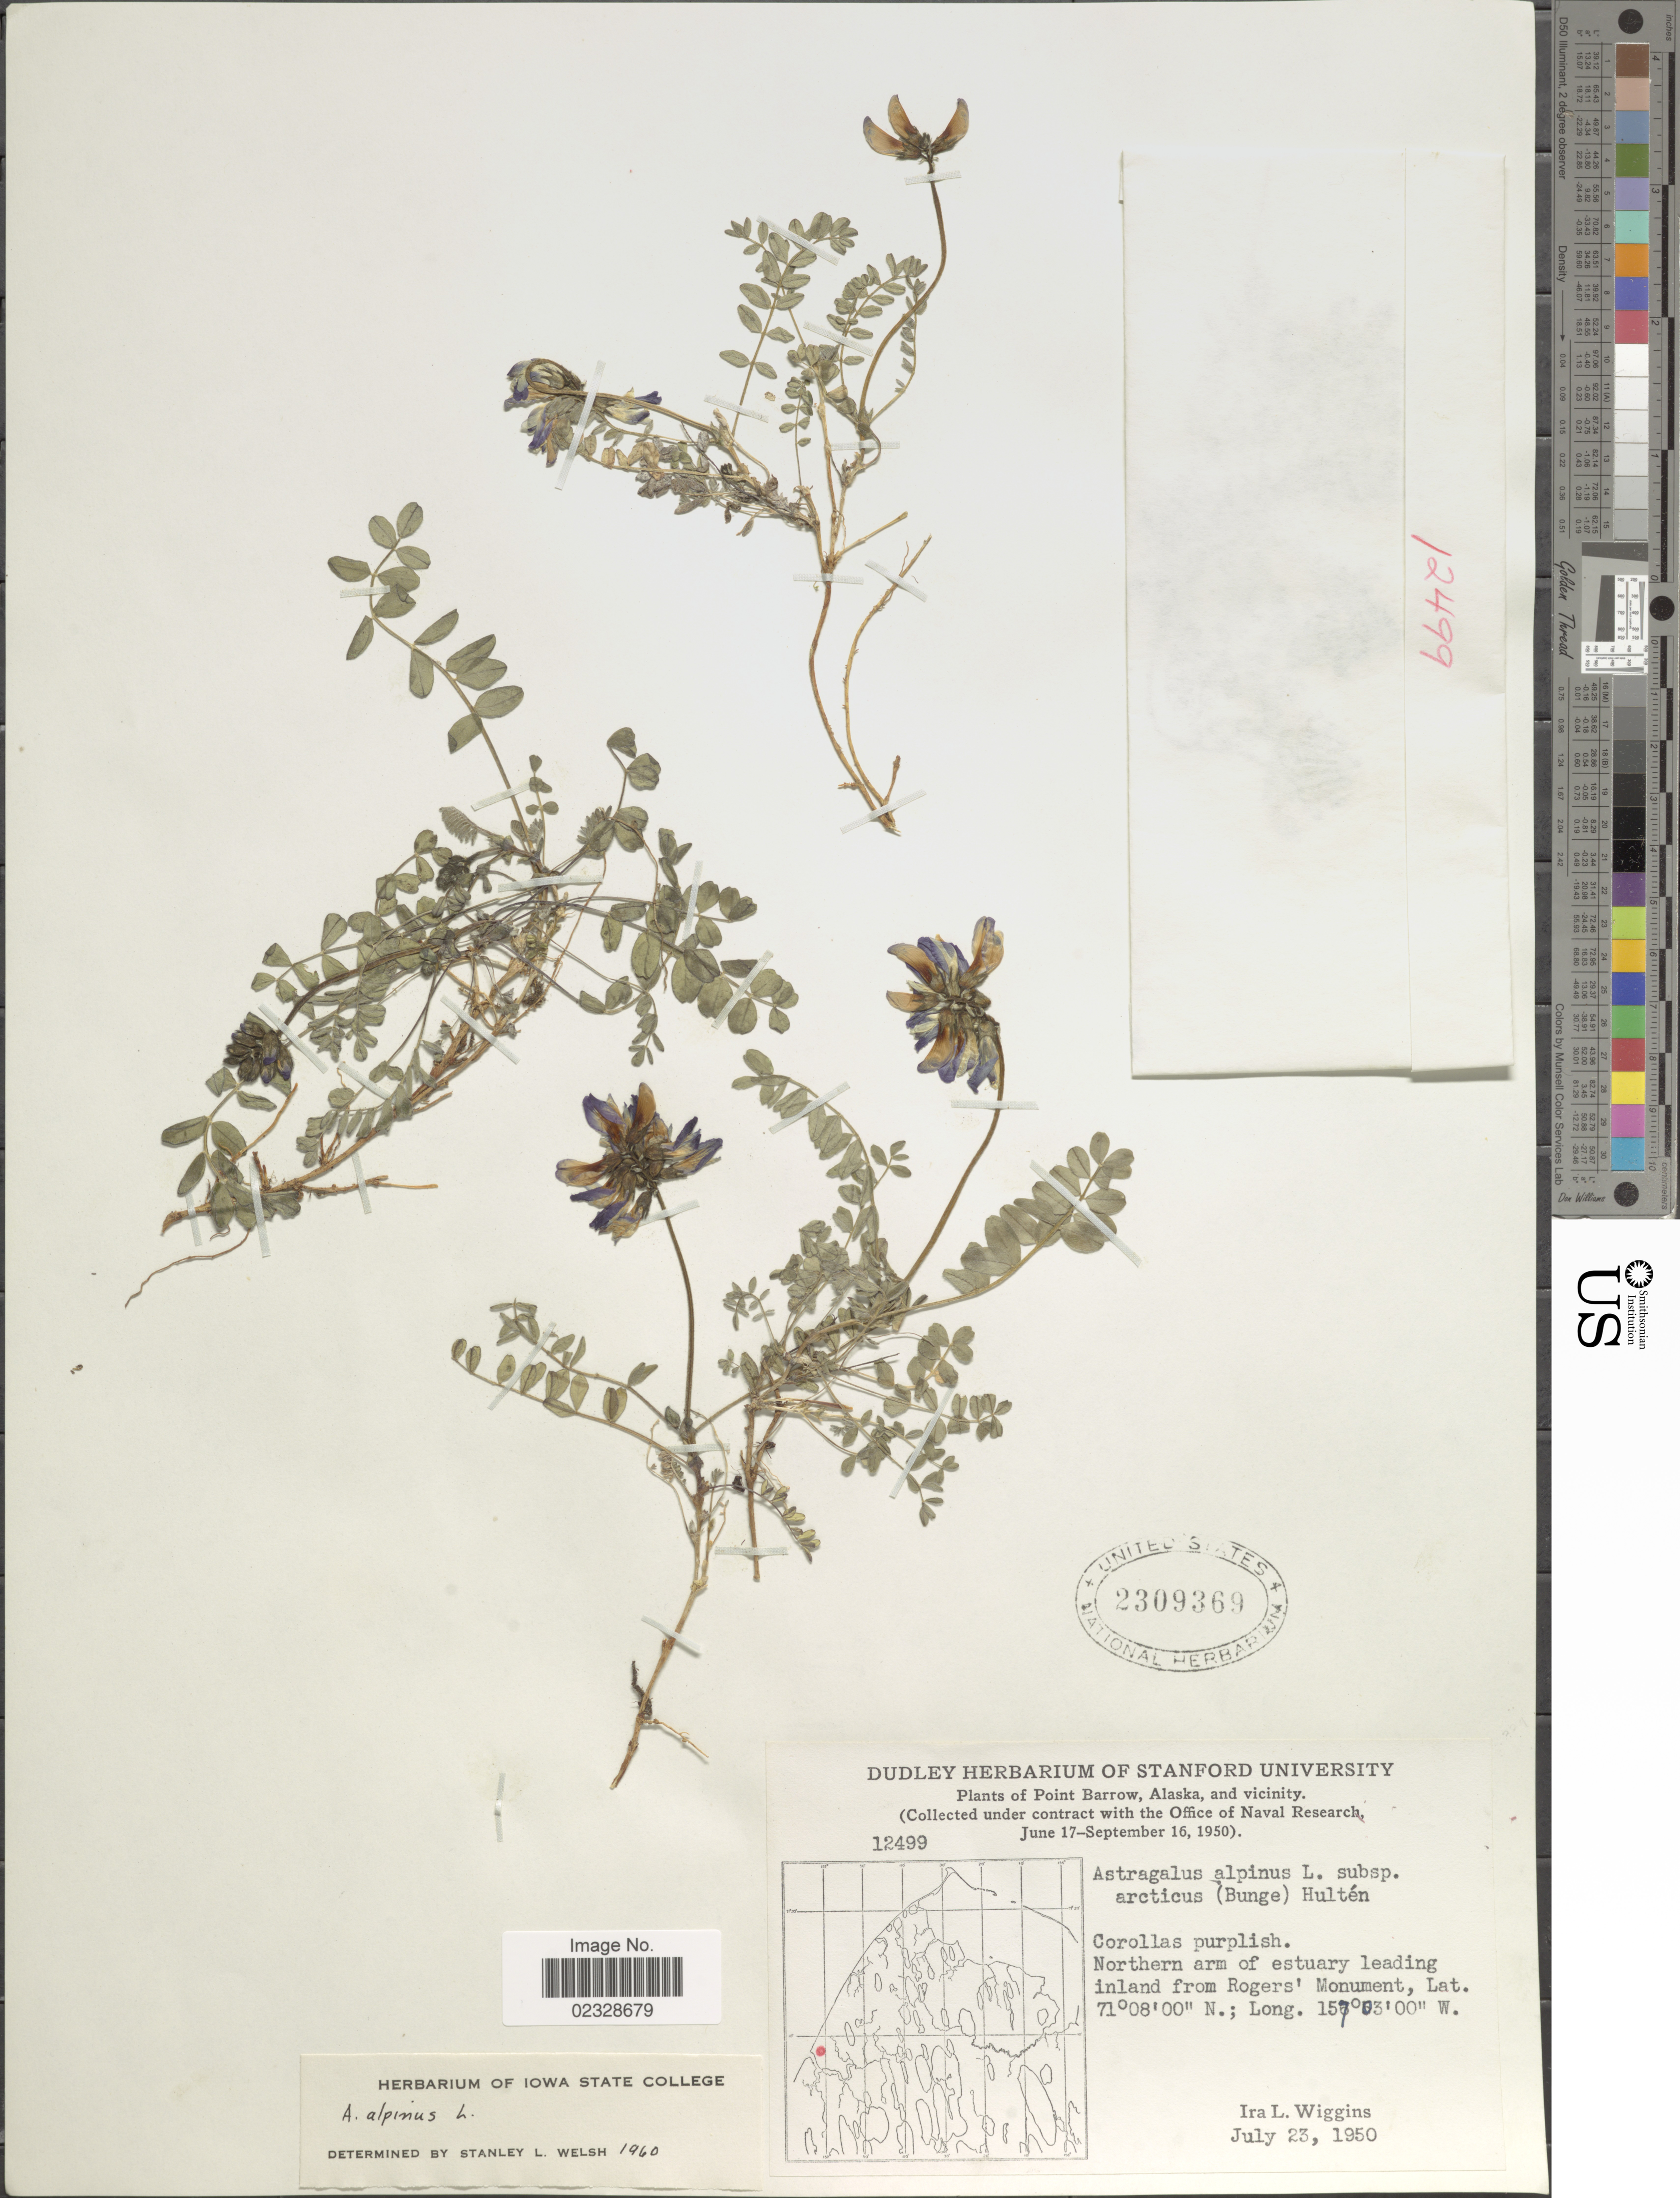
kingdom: Plantae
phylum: Tracheophyta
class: Magnoliopsida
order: Fabales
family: Fabaceae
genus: Astragalus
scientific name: Astragalus alpinus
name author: L.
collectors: I. L. Wiggins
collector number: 12499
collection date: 1950-07-23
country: United States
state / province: Alaska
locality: Point Barrow and Vicinity, Northern arm of estuary leading inland from Roger's Monument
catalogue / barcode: US 2309369